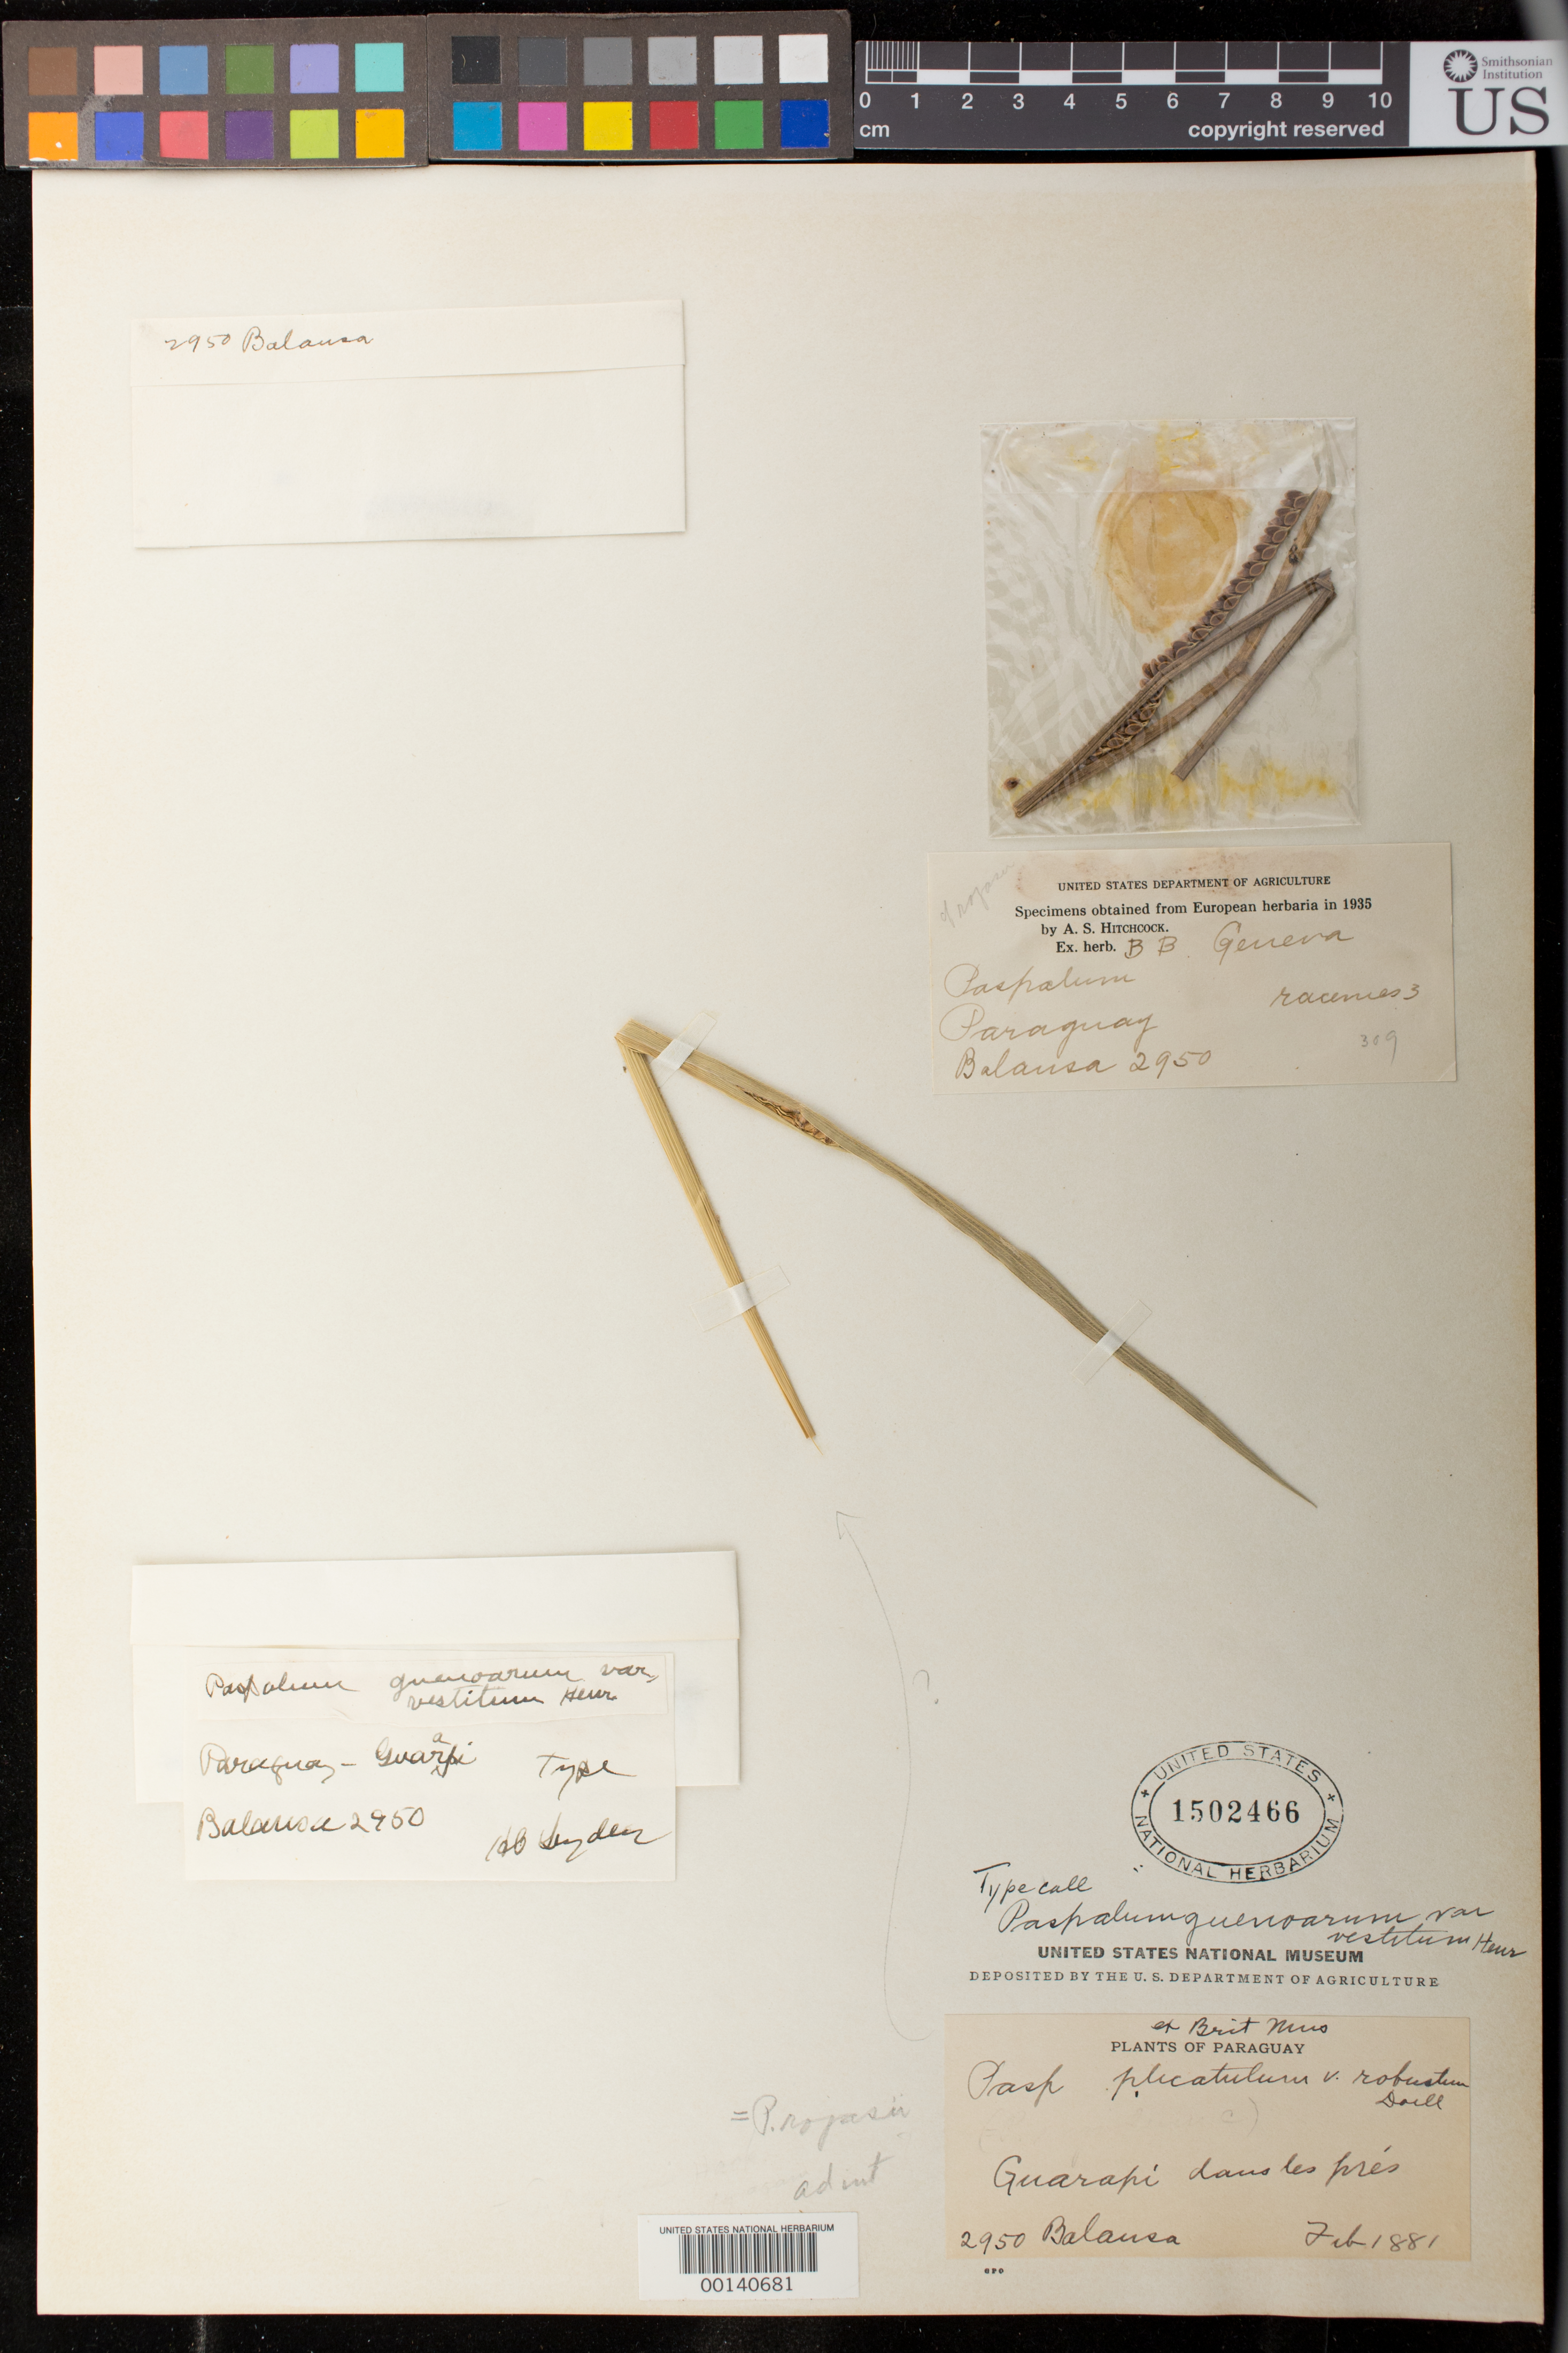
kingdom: Plantae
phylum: Tracheophyta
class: Liliopsida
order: Poales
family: Poaceae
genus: Paspalum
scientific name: Paspalum guenoarum var. vestitum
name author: Henr.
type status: Type Fragment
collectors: B. Balansa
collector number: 2950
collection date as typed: Feb 1881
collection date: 1881-02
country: Paraguay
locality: Guarapi.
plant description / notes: Fragmentary material of type specimen(s) ex herb. "B B" (Geneva), ex herb. Leyden, ex herb. British Museum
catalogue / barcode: US 1502466